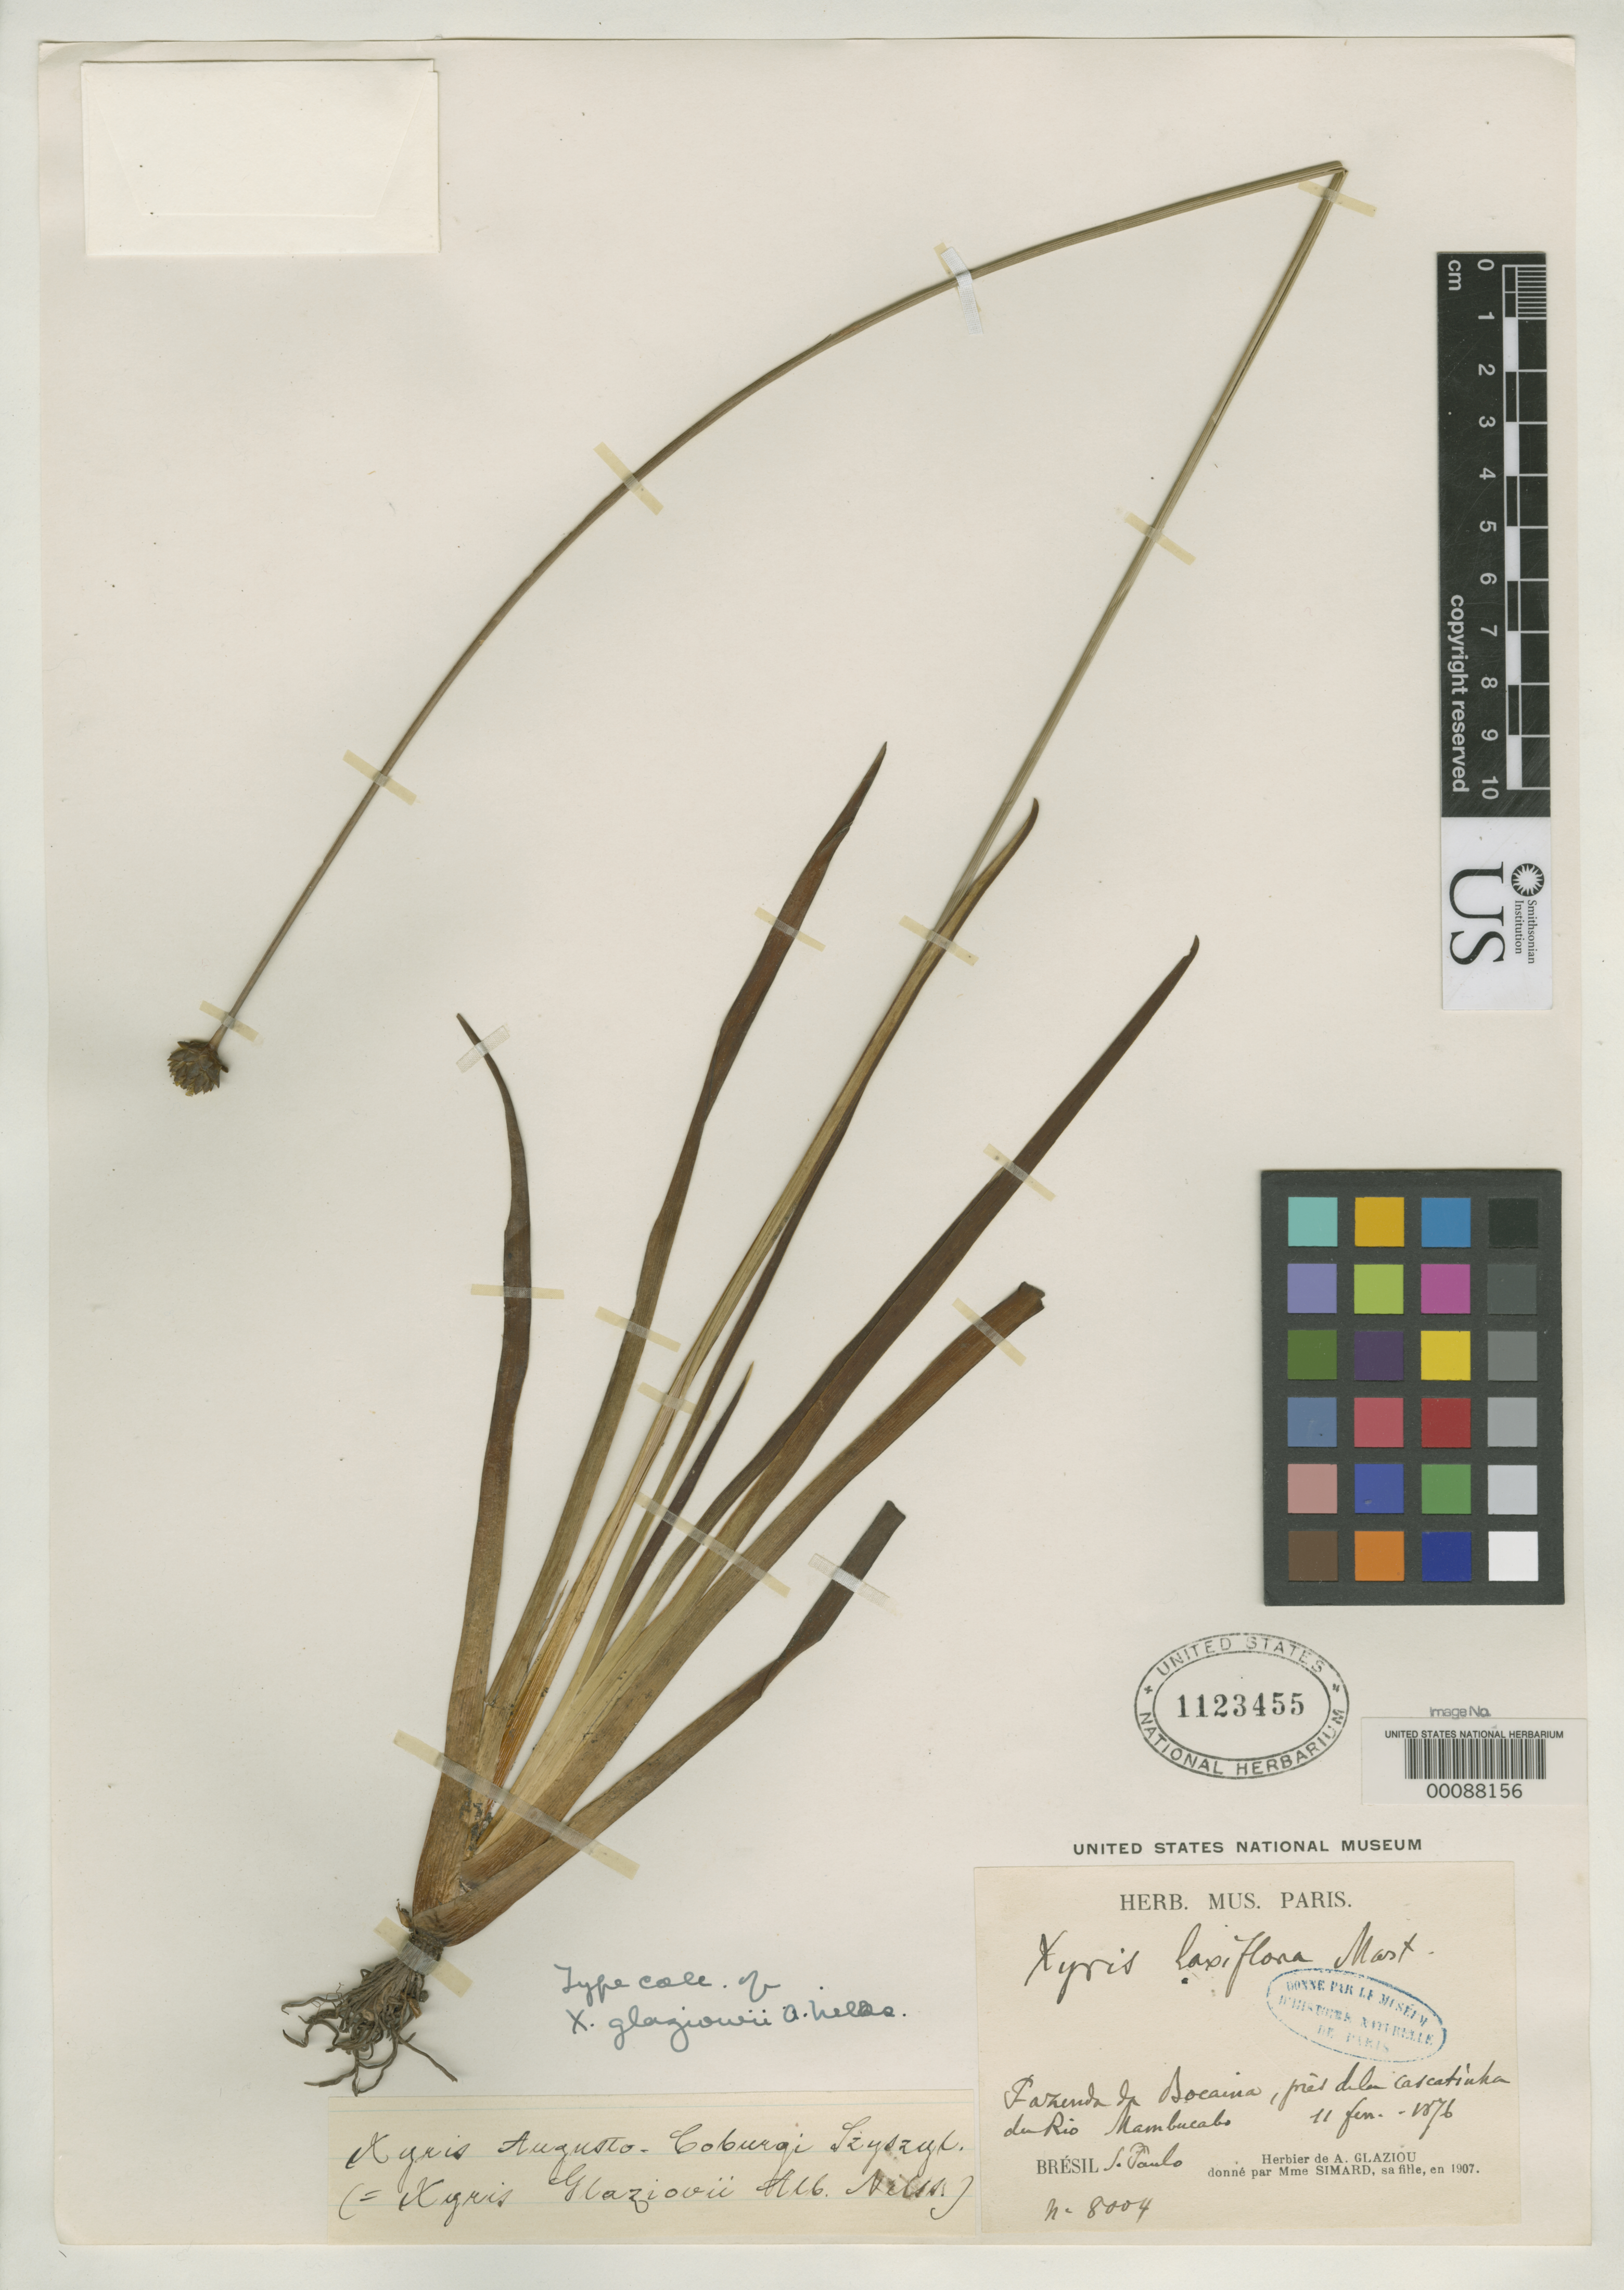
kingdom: Plantae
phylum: Tracheophyta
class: Liliopsida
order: Poales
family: Xyridaceae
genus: Xyris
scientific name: Xyris glaziowii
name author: L.A. Nilsson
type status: Isotype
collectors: A. F. M. Glaziou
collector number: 8004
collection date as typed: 11 Feb 1876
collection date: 1876-02-11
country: Brazil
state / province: São Paulo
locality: Bocaina, Rio Mambucaba.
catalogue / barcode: US 1123455